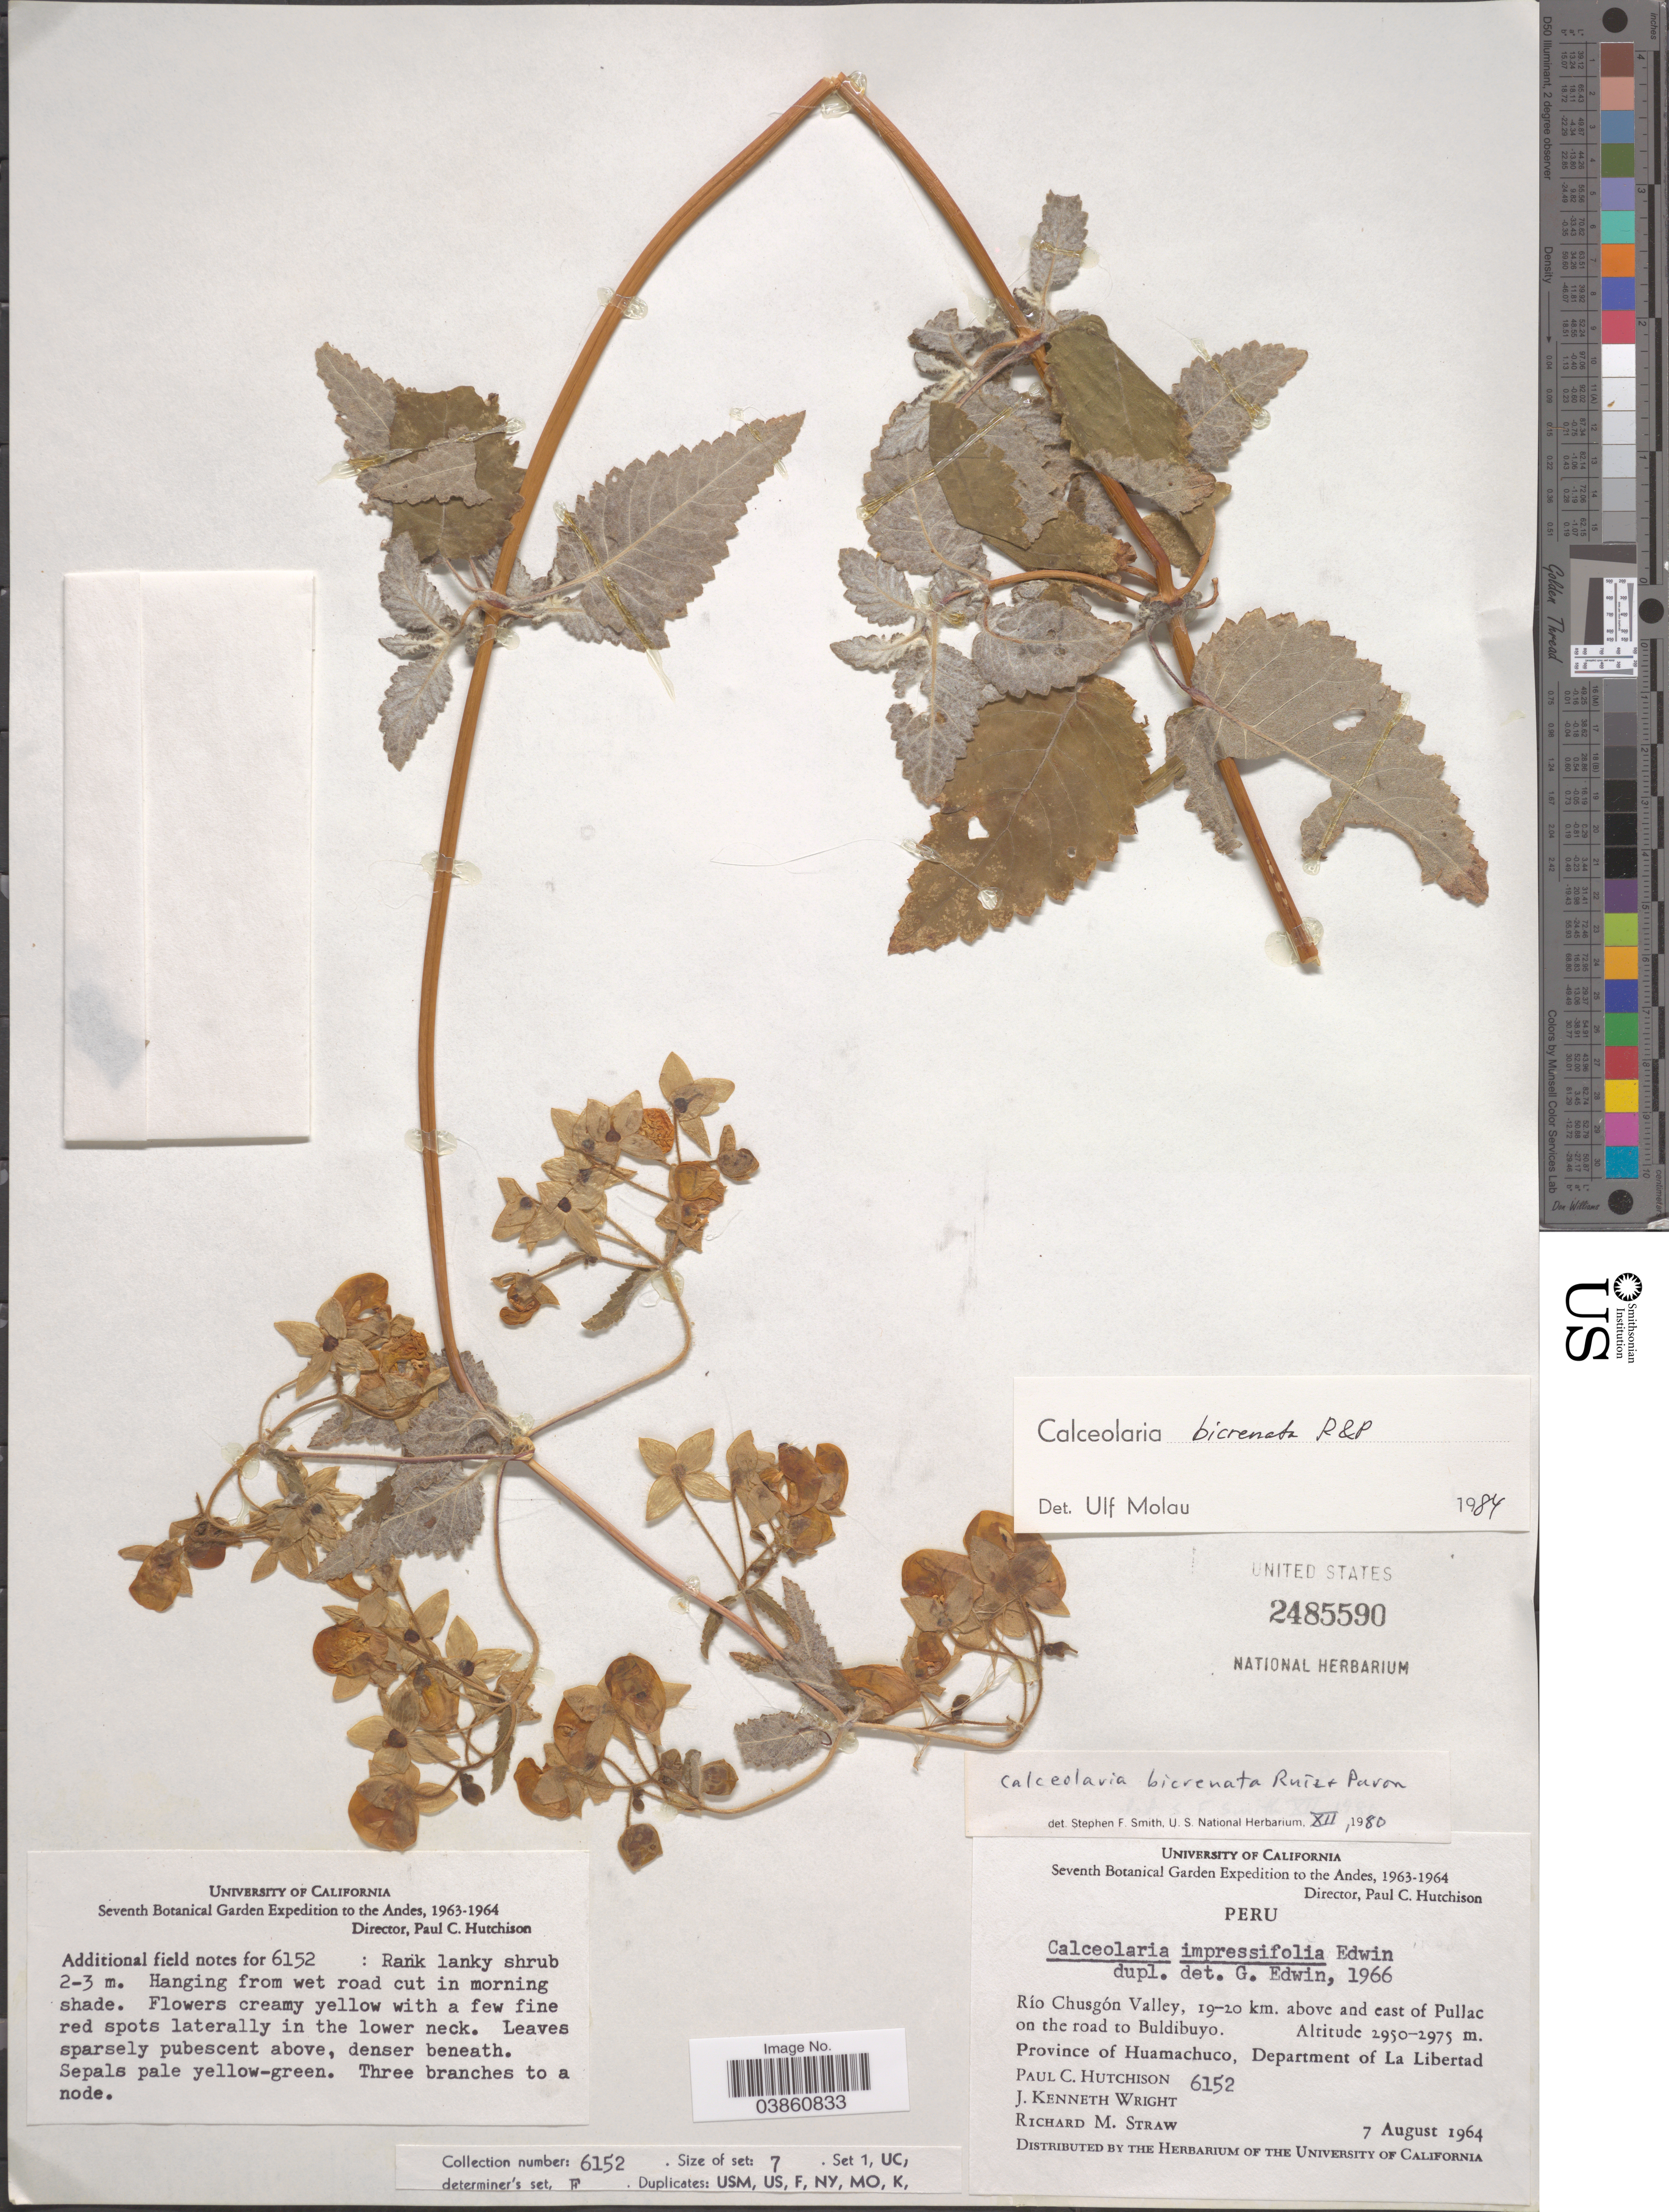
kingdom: Plantae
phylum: Tracheophyta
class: Magnoliopsida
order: Lamiales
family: Calceolariaceae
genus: Calceolaria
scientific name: Calceolaria bicrenata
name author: Ruiz & Pav.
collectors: P. C. Hutchison, J. K. Wright & R. M. Straw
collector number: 6152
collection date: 1964-08-07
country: Peru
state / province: La Libertad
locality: The Andes. Río Chusgón Valley, 19-20 km. above and east of Pullac on the road to Buldibuyo. Province of Huamachuco, Department La Libertad.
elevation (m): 2950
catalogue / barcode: US 2485590